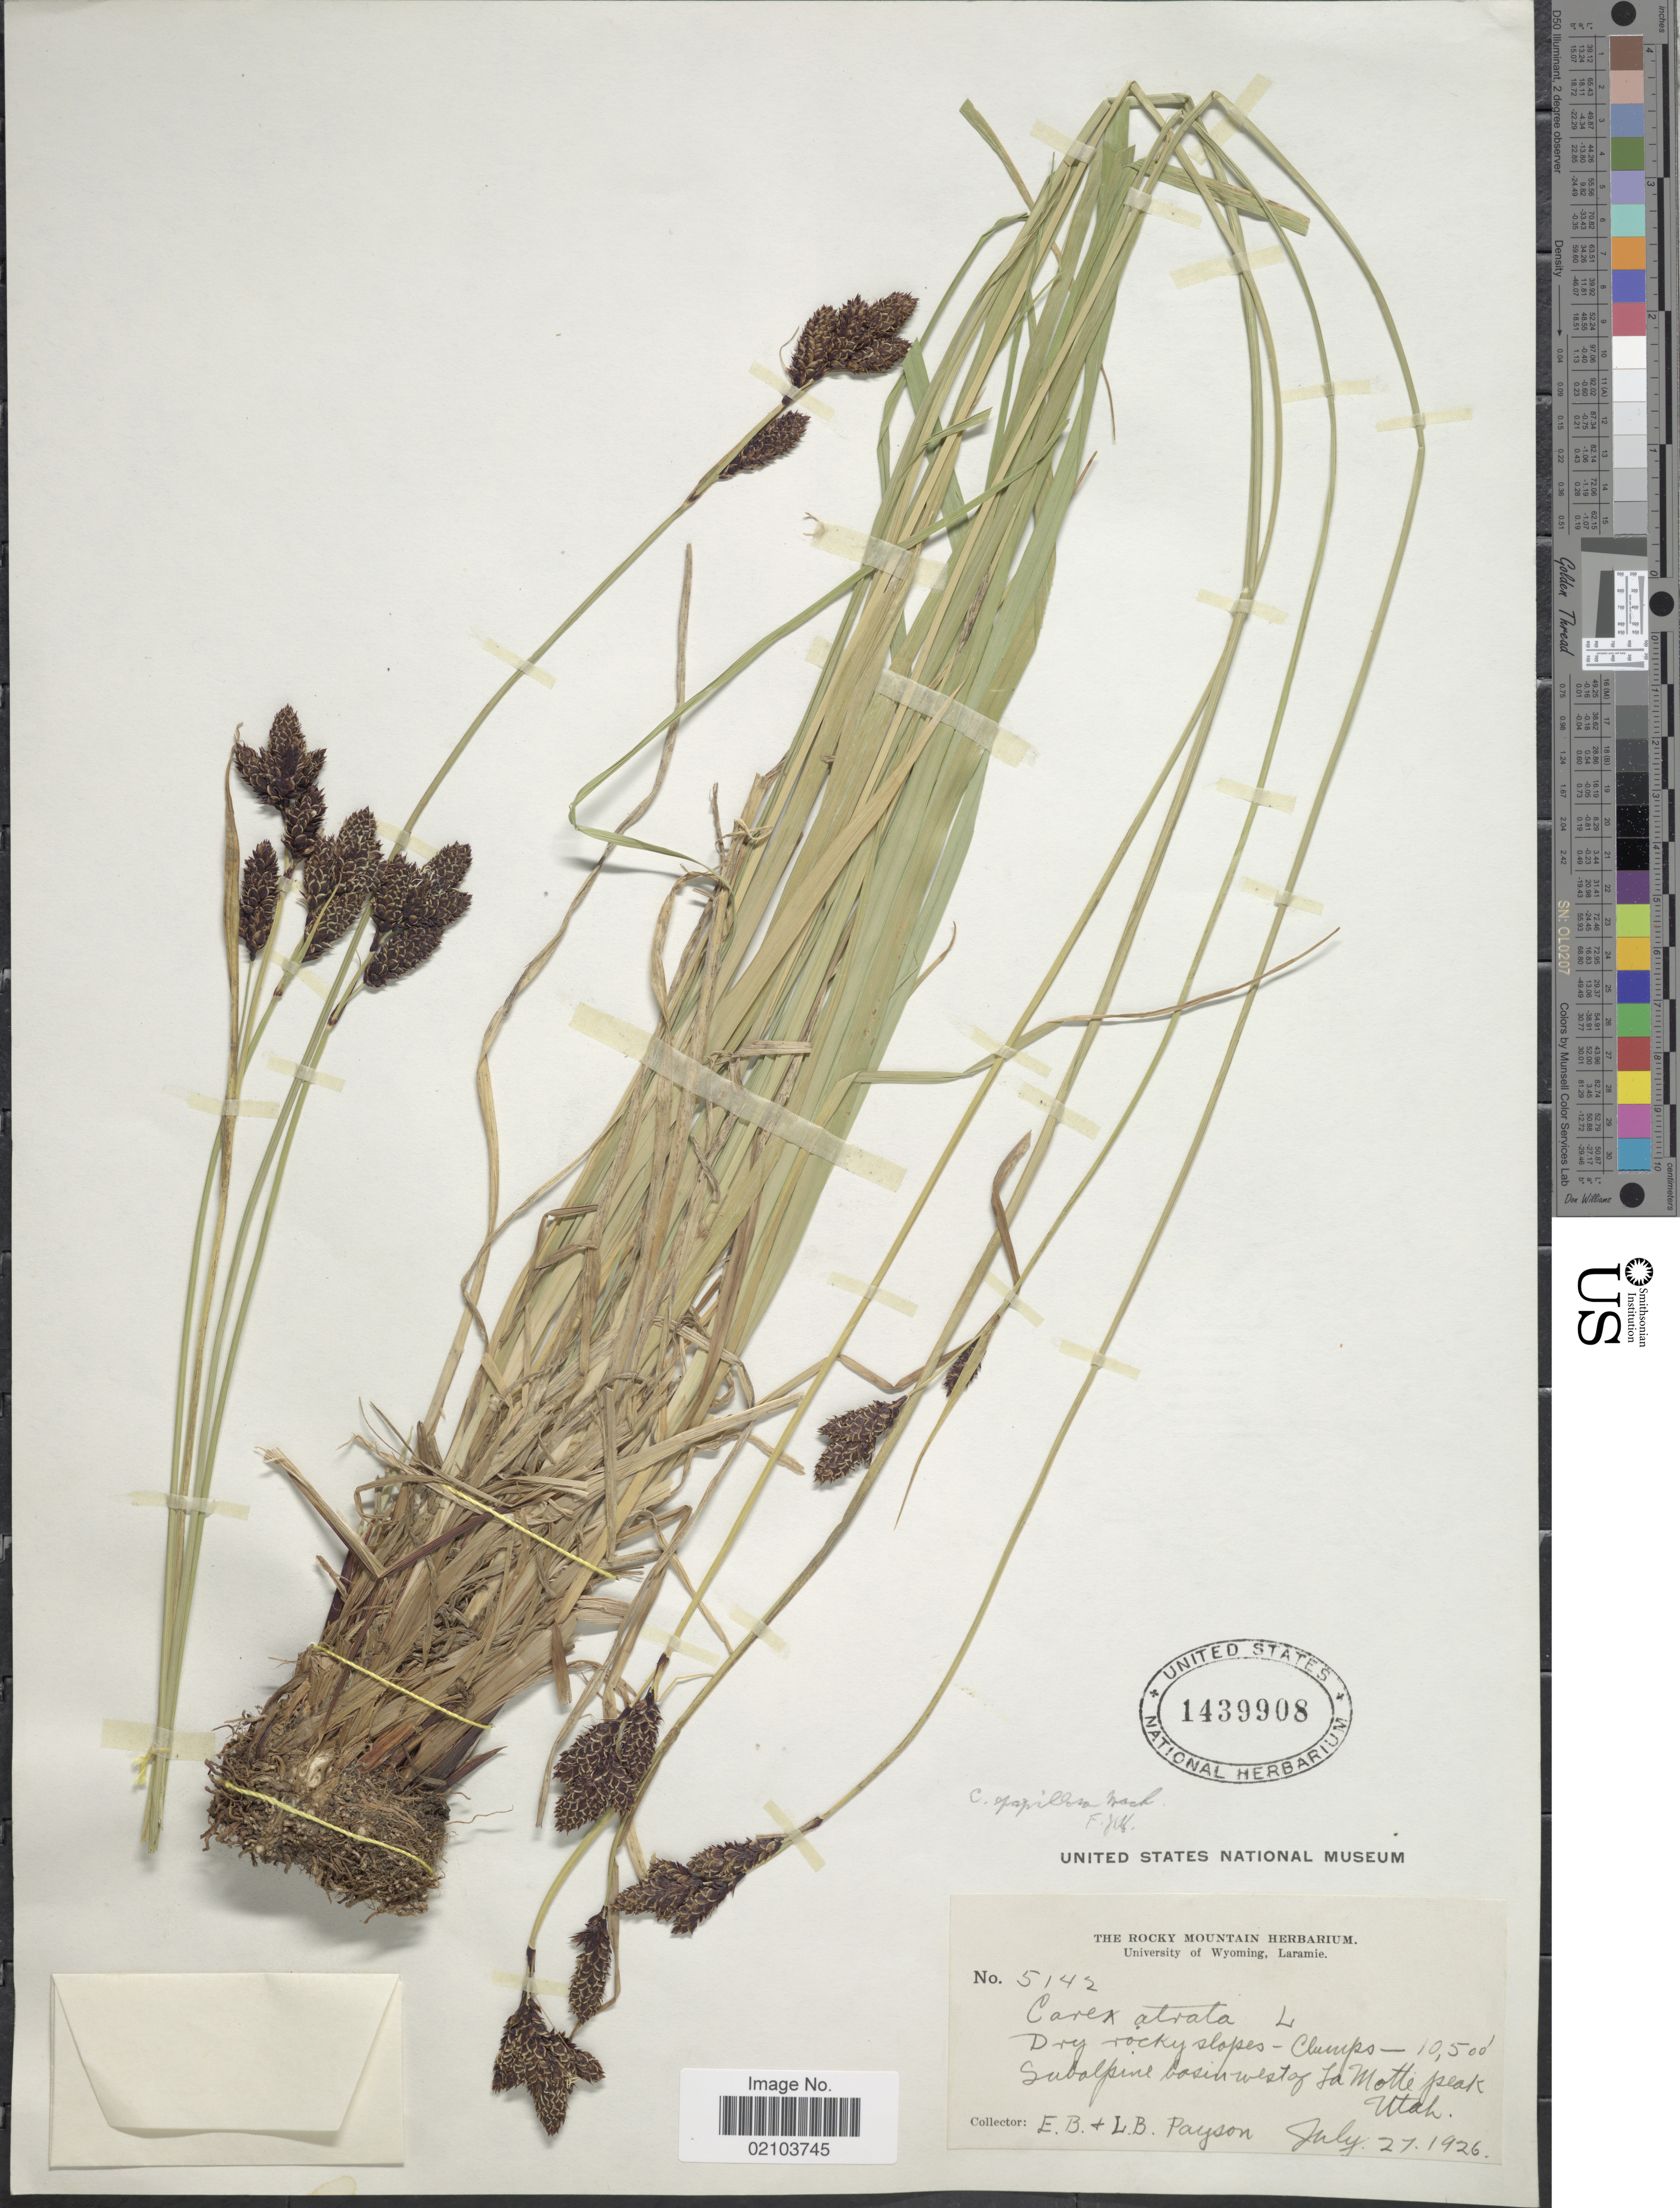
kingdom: Plantae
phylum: Tracheophyta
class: Liliopsida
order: Poales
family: Cyperaceae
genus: Carex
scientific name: Carex atrata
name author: L.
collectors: E. B. Payson & L. Payson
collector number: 5142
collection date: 1926-07-27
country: United States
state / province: Utah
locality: West of La Motte Peak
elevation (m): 3200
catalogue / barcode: US 1439908